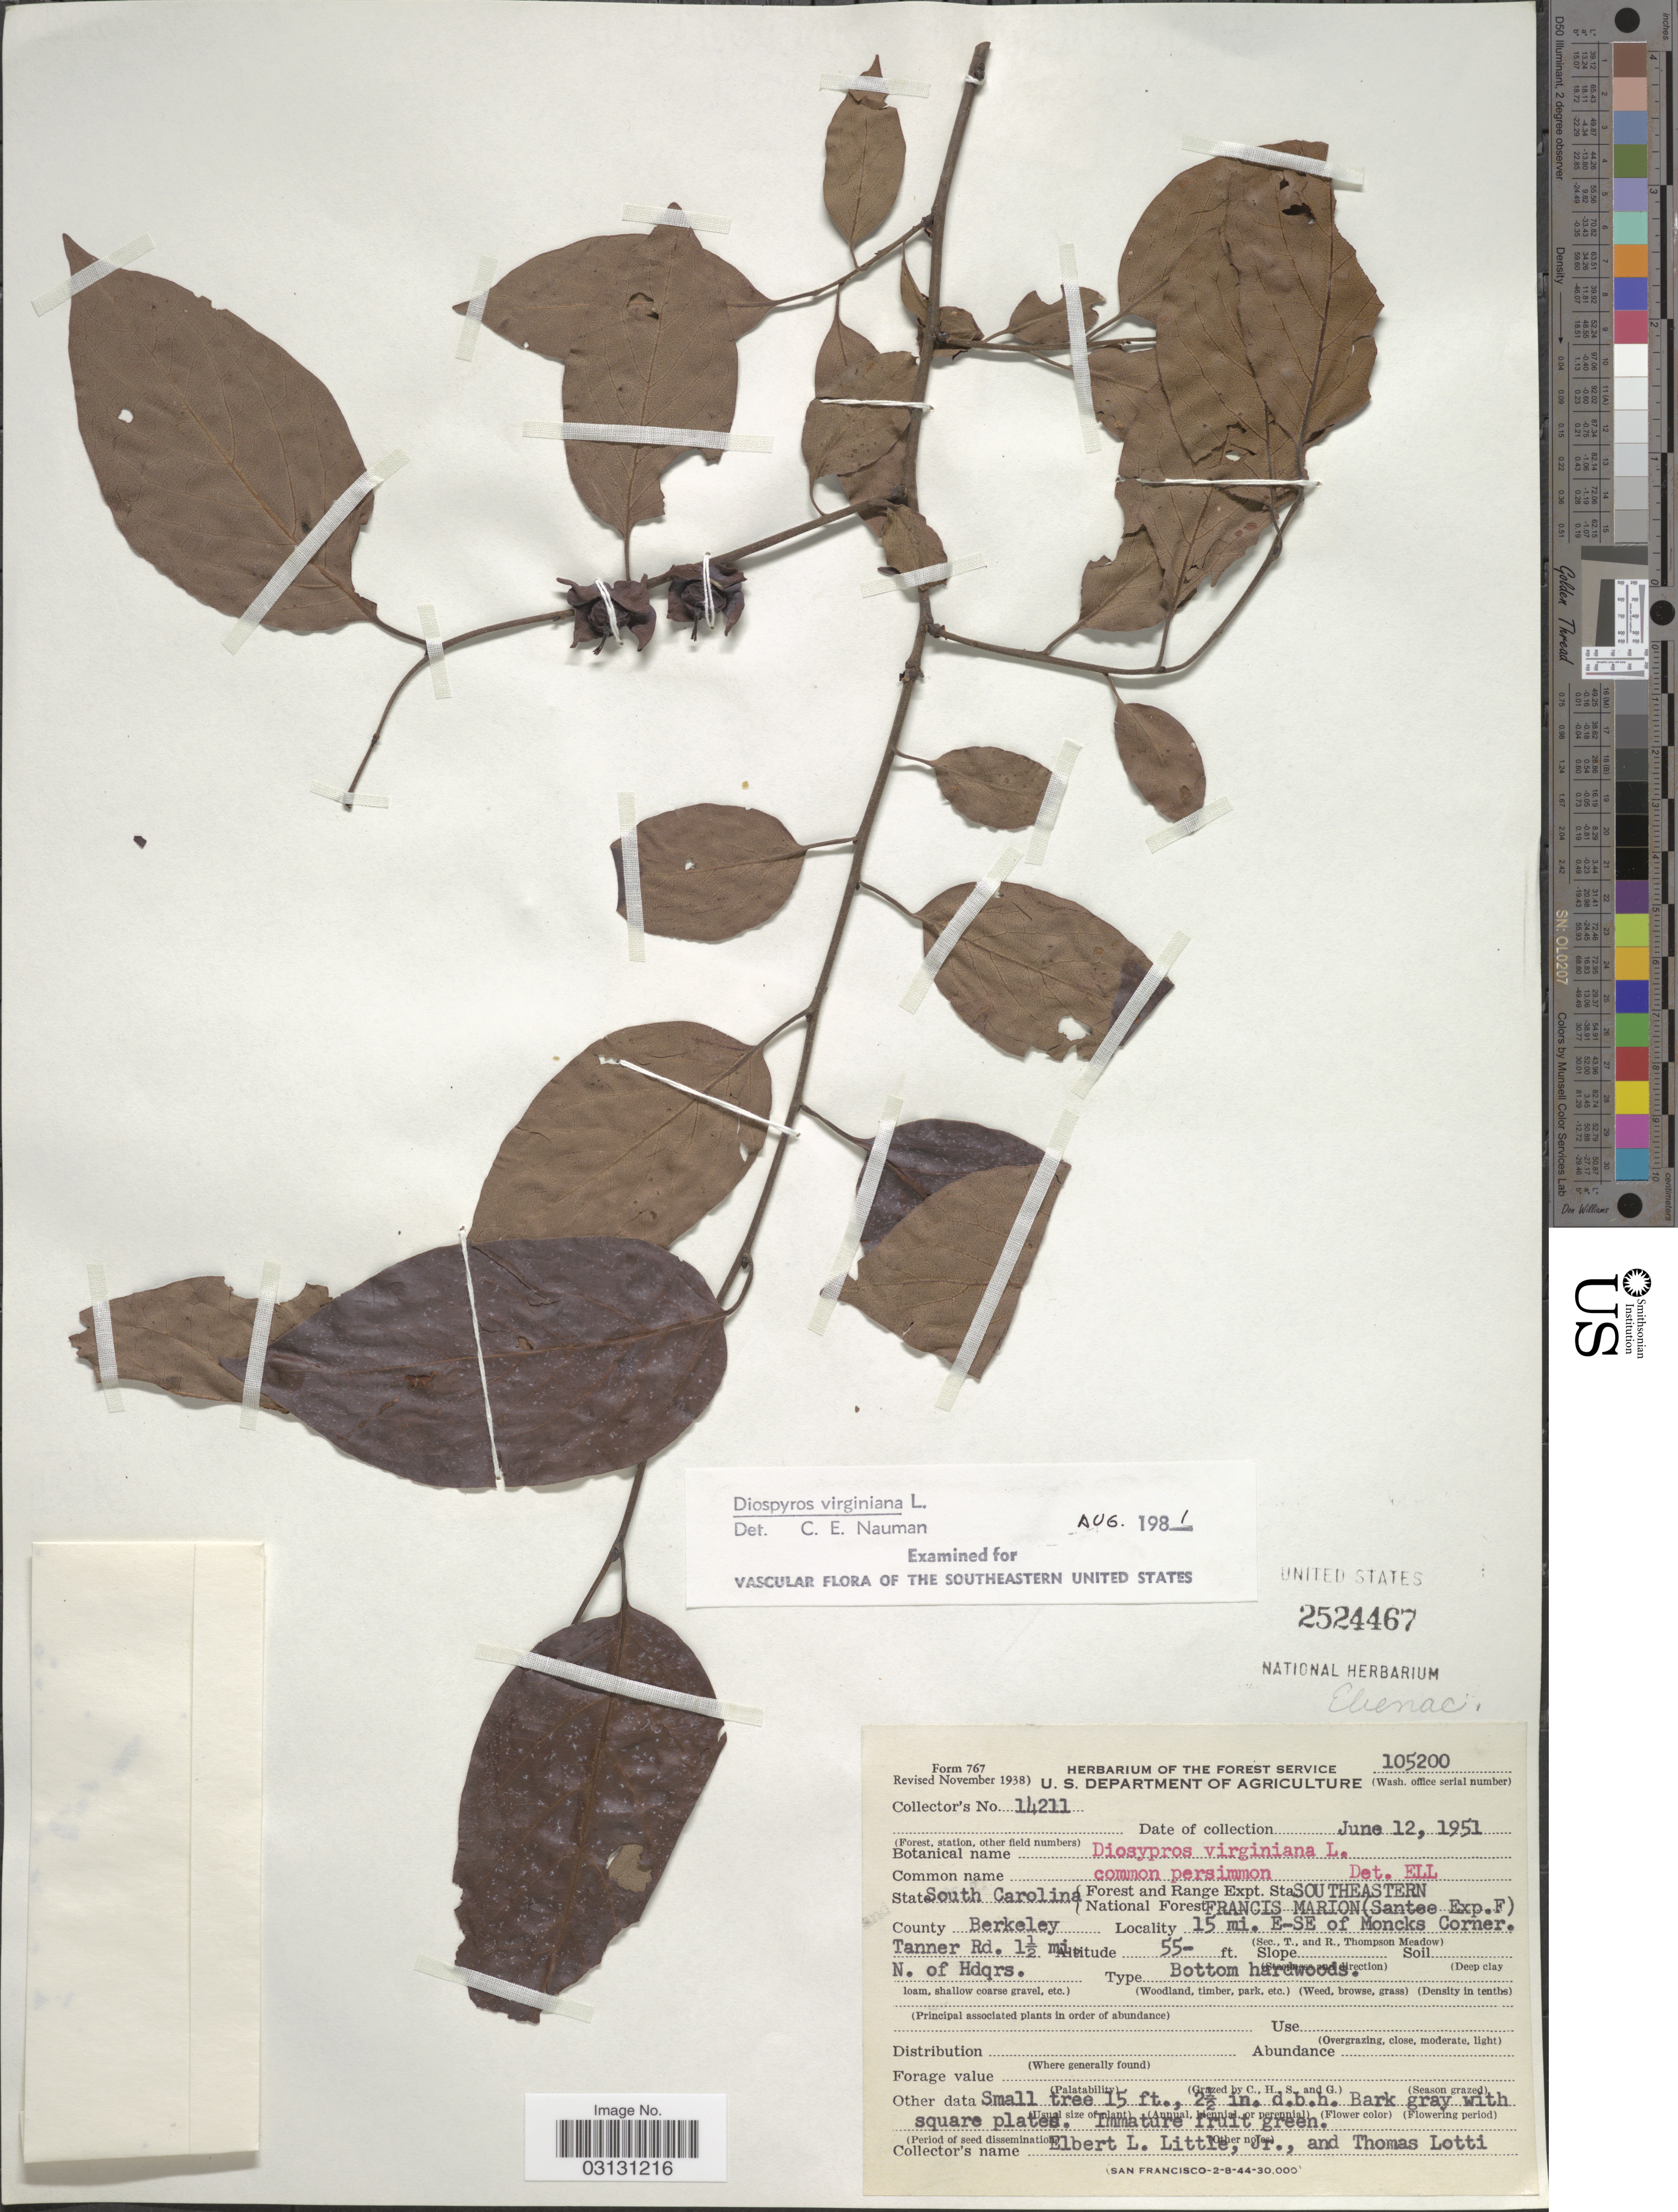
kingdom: Plantae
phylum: Tracheophyta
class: Magnoliopsida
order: Ericales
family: Ebenaceae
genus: Diospyros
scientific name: Diospyros virginiana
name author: L.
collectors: E. L. Little & T. Lotti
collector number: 14211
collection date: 1951-06-12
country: United States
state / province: South Carolina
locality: Forest and Range Expt. Sta. National Forest. Southeastern Francis Marion (Santee Exp. F.) 15 mi. E-SE of Moncks Corner. County Berkeley. 15 mi. E-SE of Moncks Corner. Tanner Rd. 1½ mi. N. of Hdqrs.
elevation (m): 17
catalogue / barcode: US 2524467